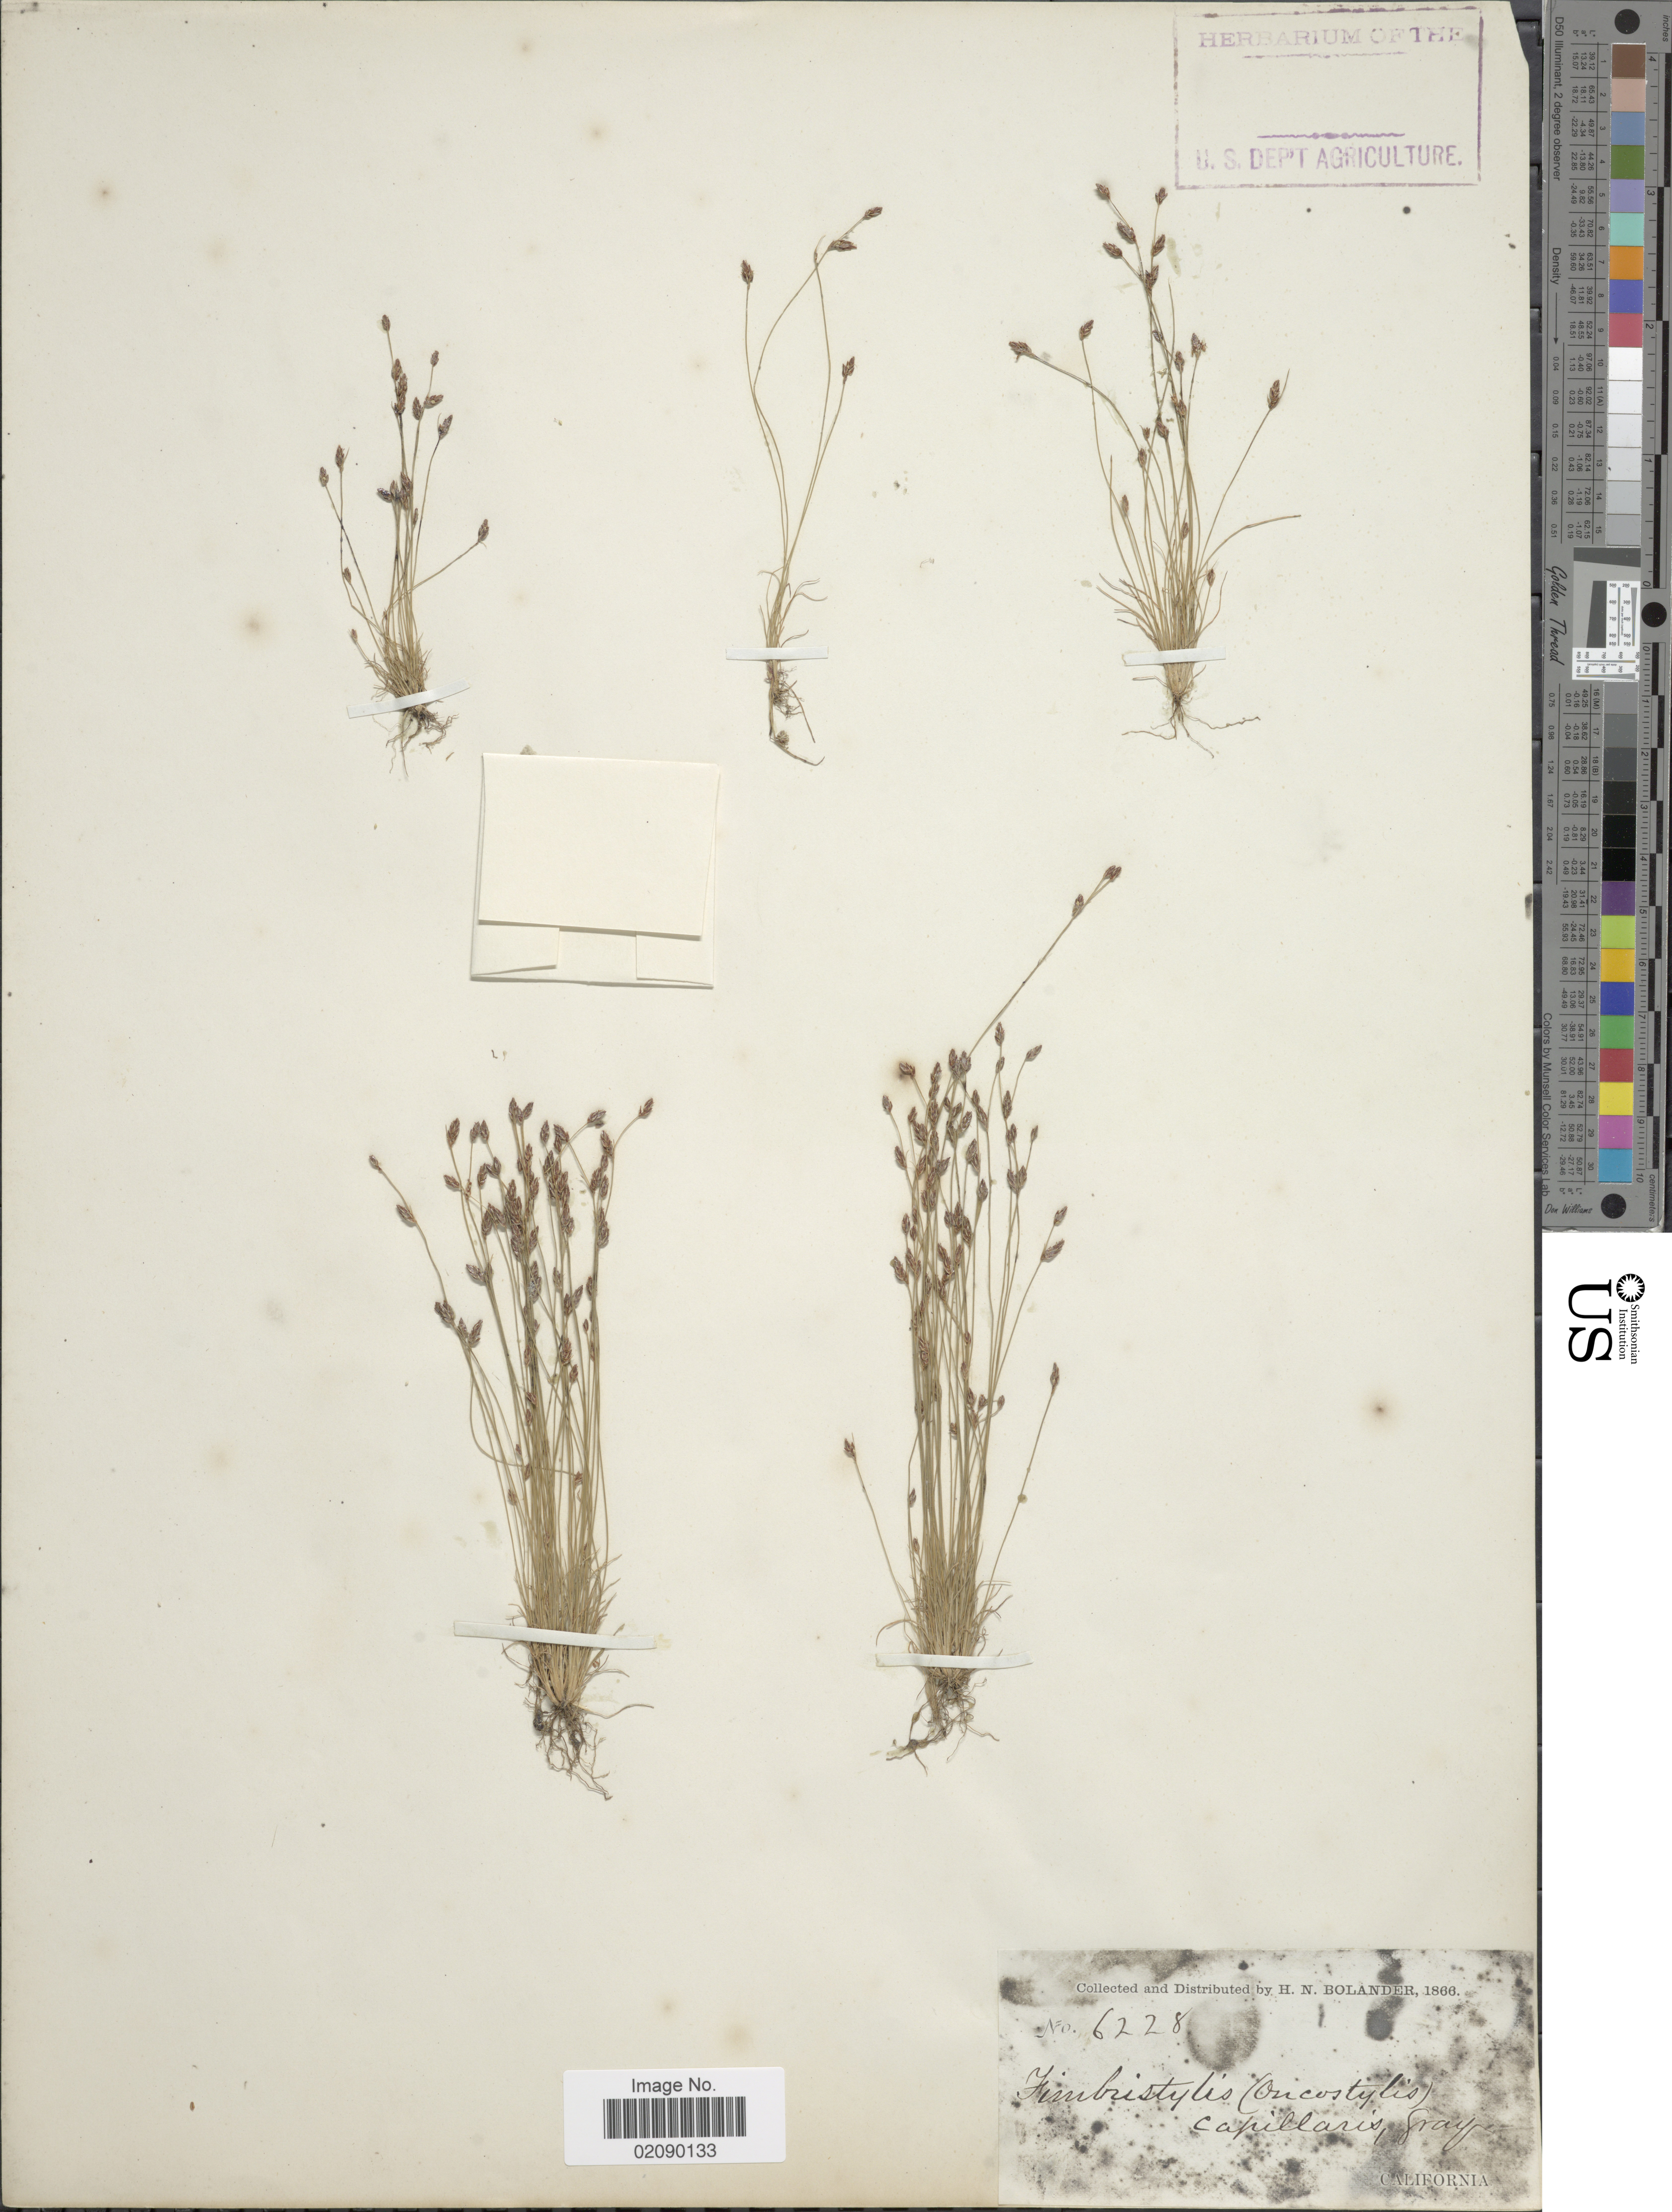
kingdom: Plantae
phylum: Tracheophyta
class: Liliopsida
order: Poales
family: Cyperaceae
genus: Bulbostylis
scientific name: Bulbostylis capillaris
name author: (L.) Kunth ex C.B. Clarke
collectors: H. Bolander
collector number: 6228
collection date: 1866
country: United States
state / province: California